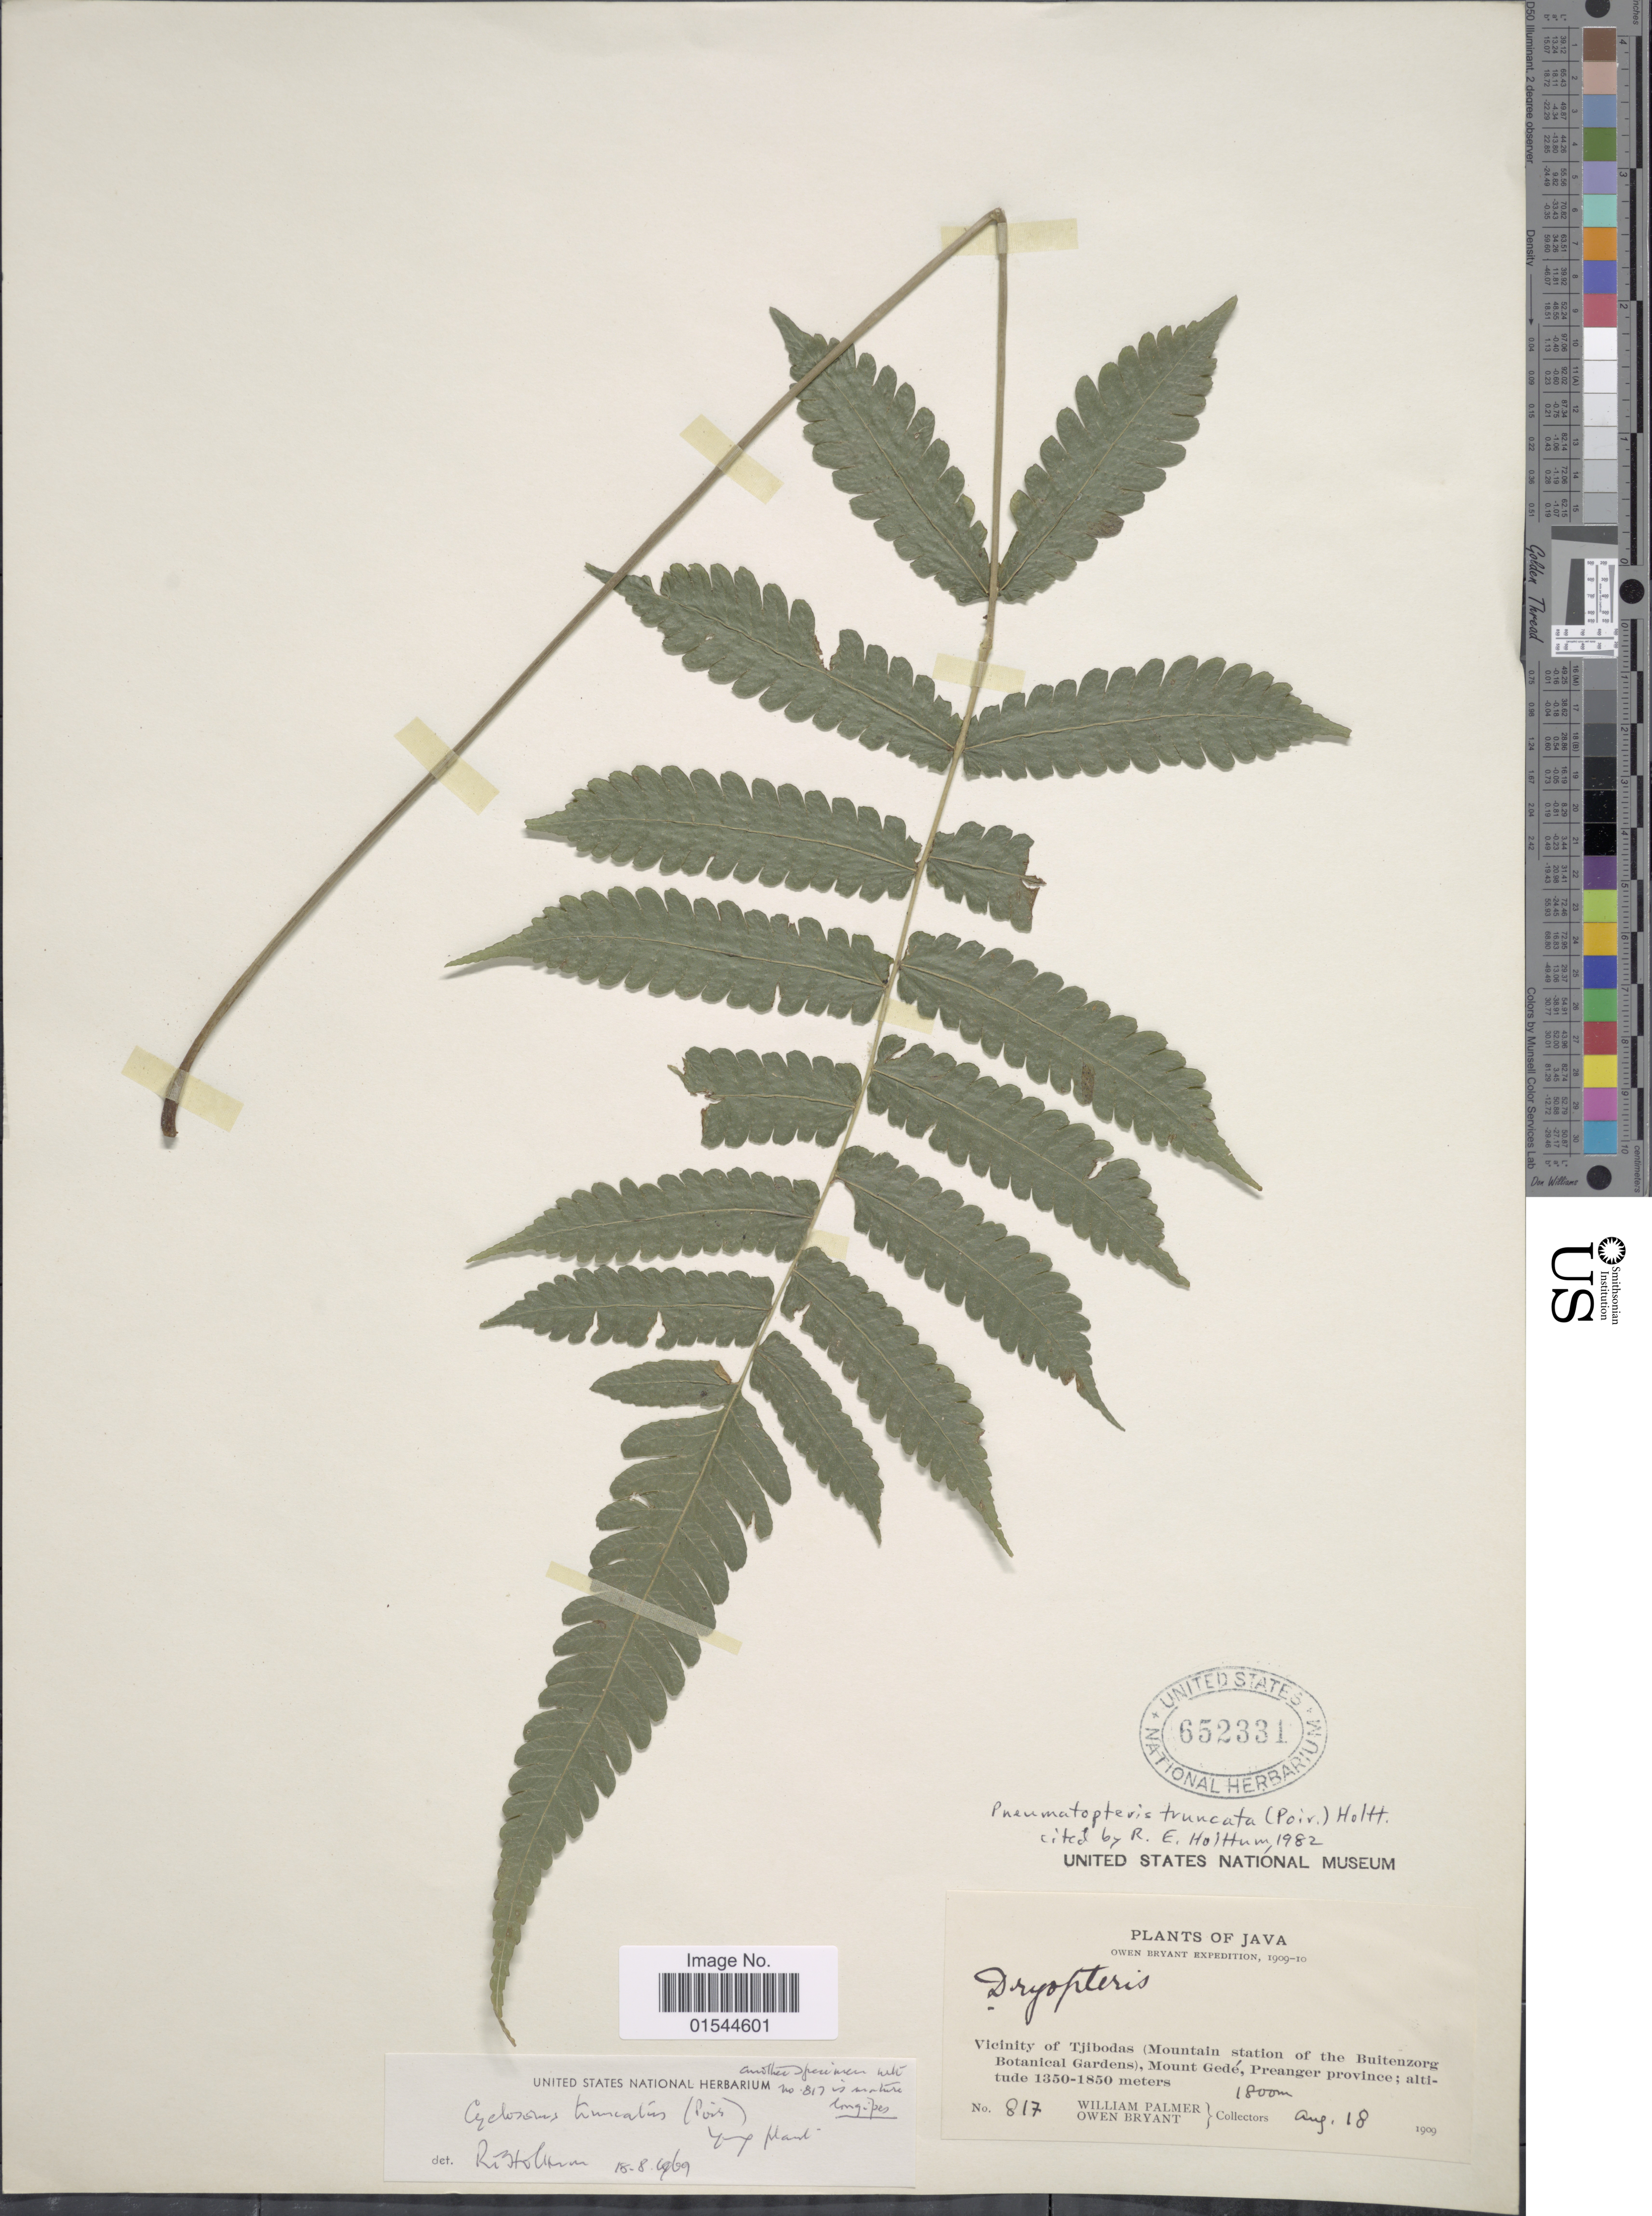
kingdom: Plantae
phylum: Tracheophyta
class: Polypodiopsida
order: Polypodiales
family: Thelypteridaceae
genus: Pneumatopteris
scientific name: Pneumatopteris truncata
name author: (Poir.) Holttum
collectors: W. Palmer & O. Bryant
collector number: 817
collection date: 1909-08-18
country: Indonesia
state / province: Java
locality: Vicinity of Tjibodas (Mountain station of the Buitenzorg Botanical Gardens), Mount Gede, Preanger province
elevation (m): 1800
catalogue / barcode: US 652331